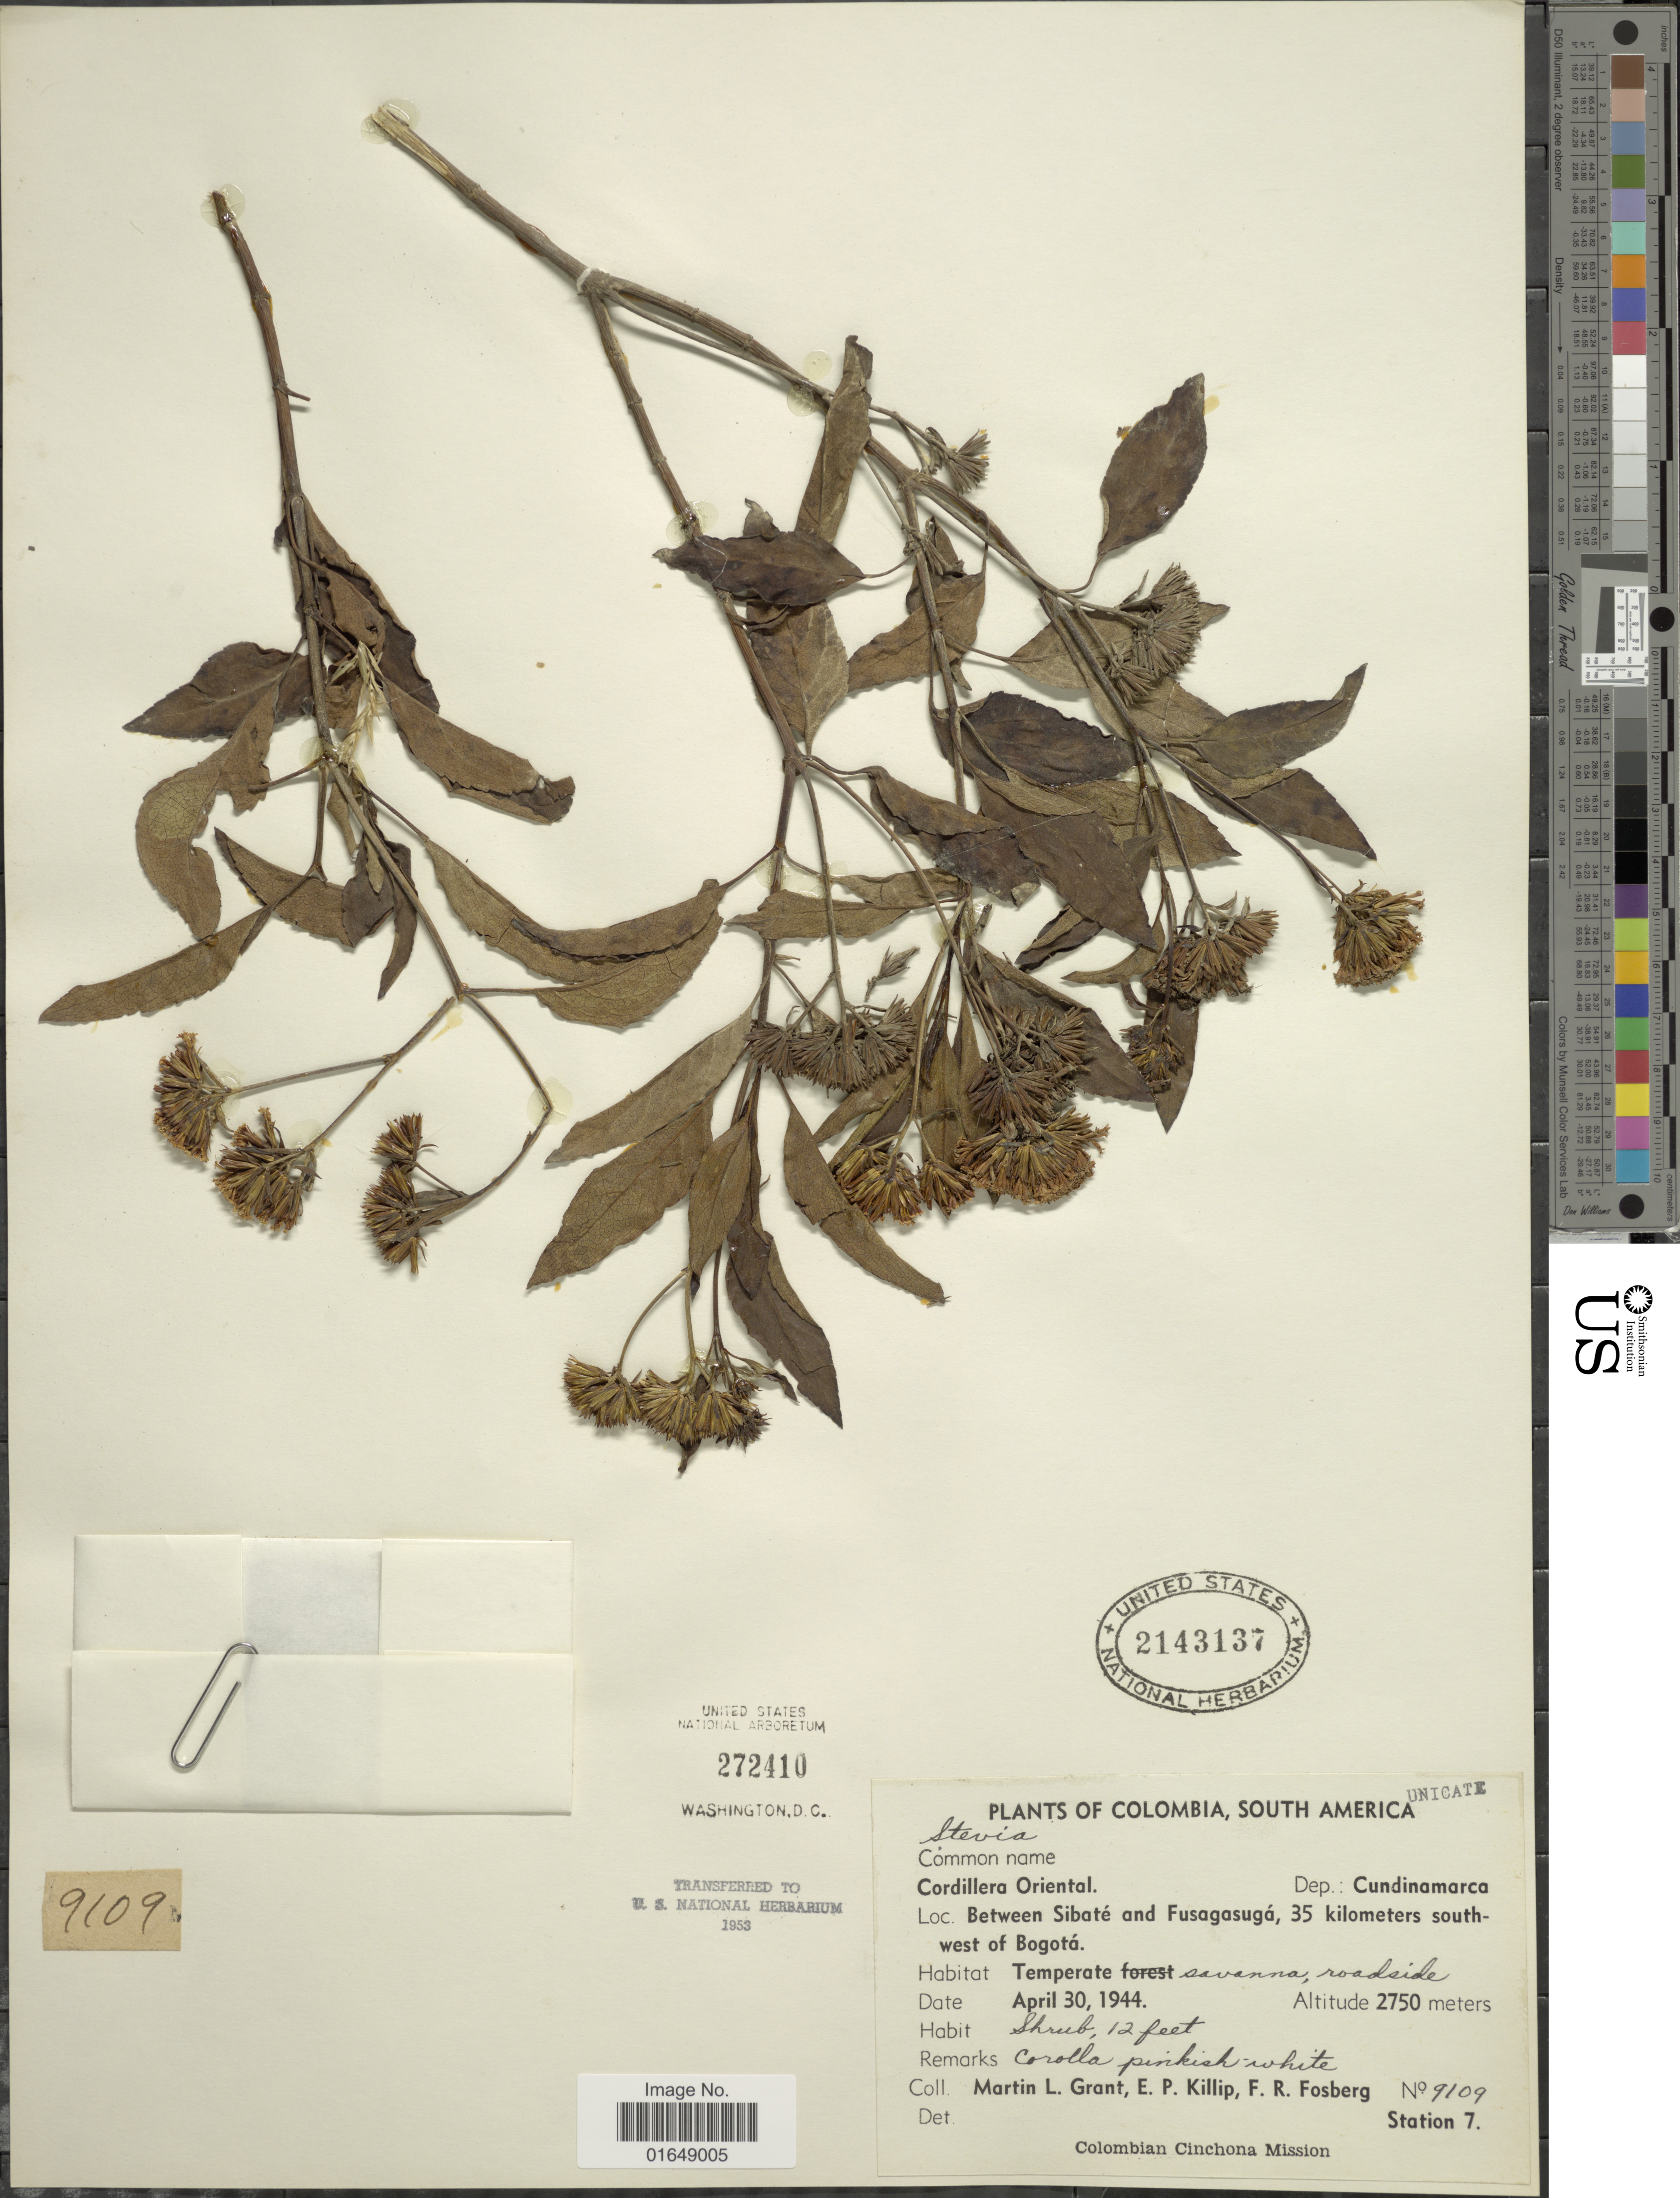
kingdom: Plantae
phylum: Tracheophyta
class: Magnoliopsida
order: Asterales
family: Asteraceae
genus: Stevia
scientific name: Stevia sp.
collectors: M. L. Grant, E. P. Killip & F. R. Fosberg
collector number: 9109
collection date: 1944-04-30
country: Colombia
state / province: Cundinamarca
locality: Cordillera Central, between Sibaté and fusagasugá, 35 kilometers southwest of Bogotá.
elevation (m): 2750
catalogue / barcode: US 2143137